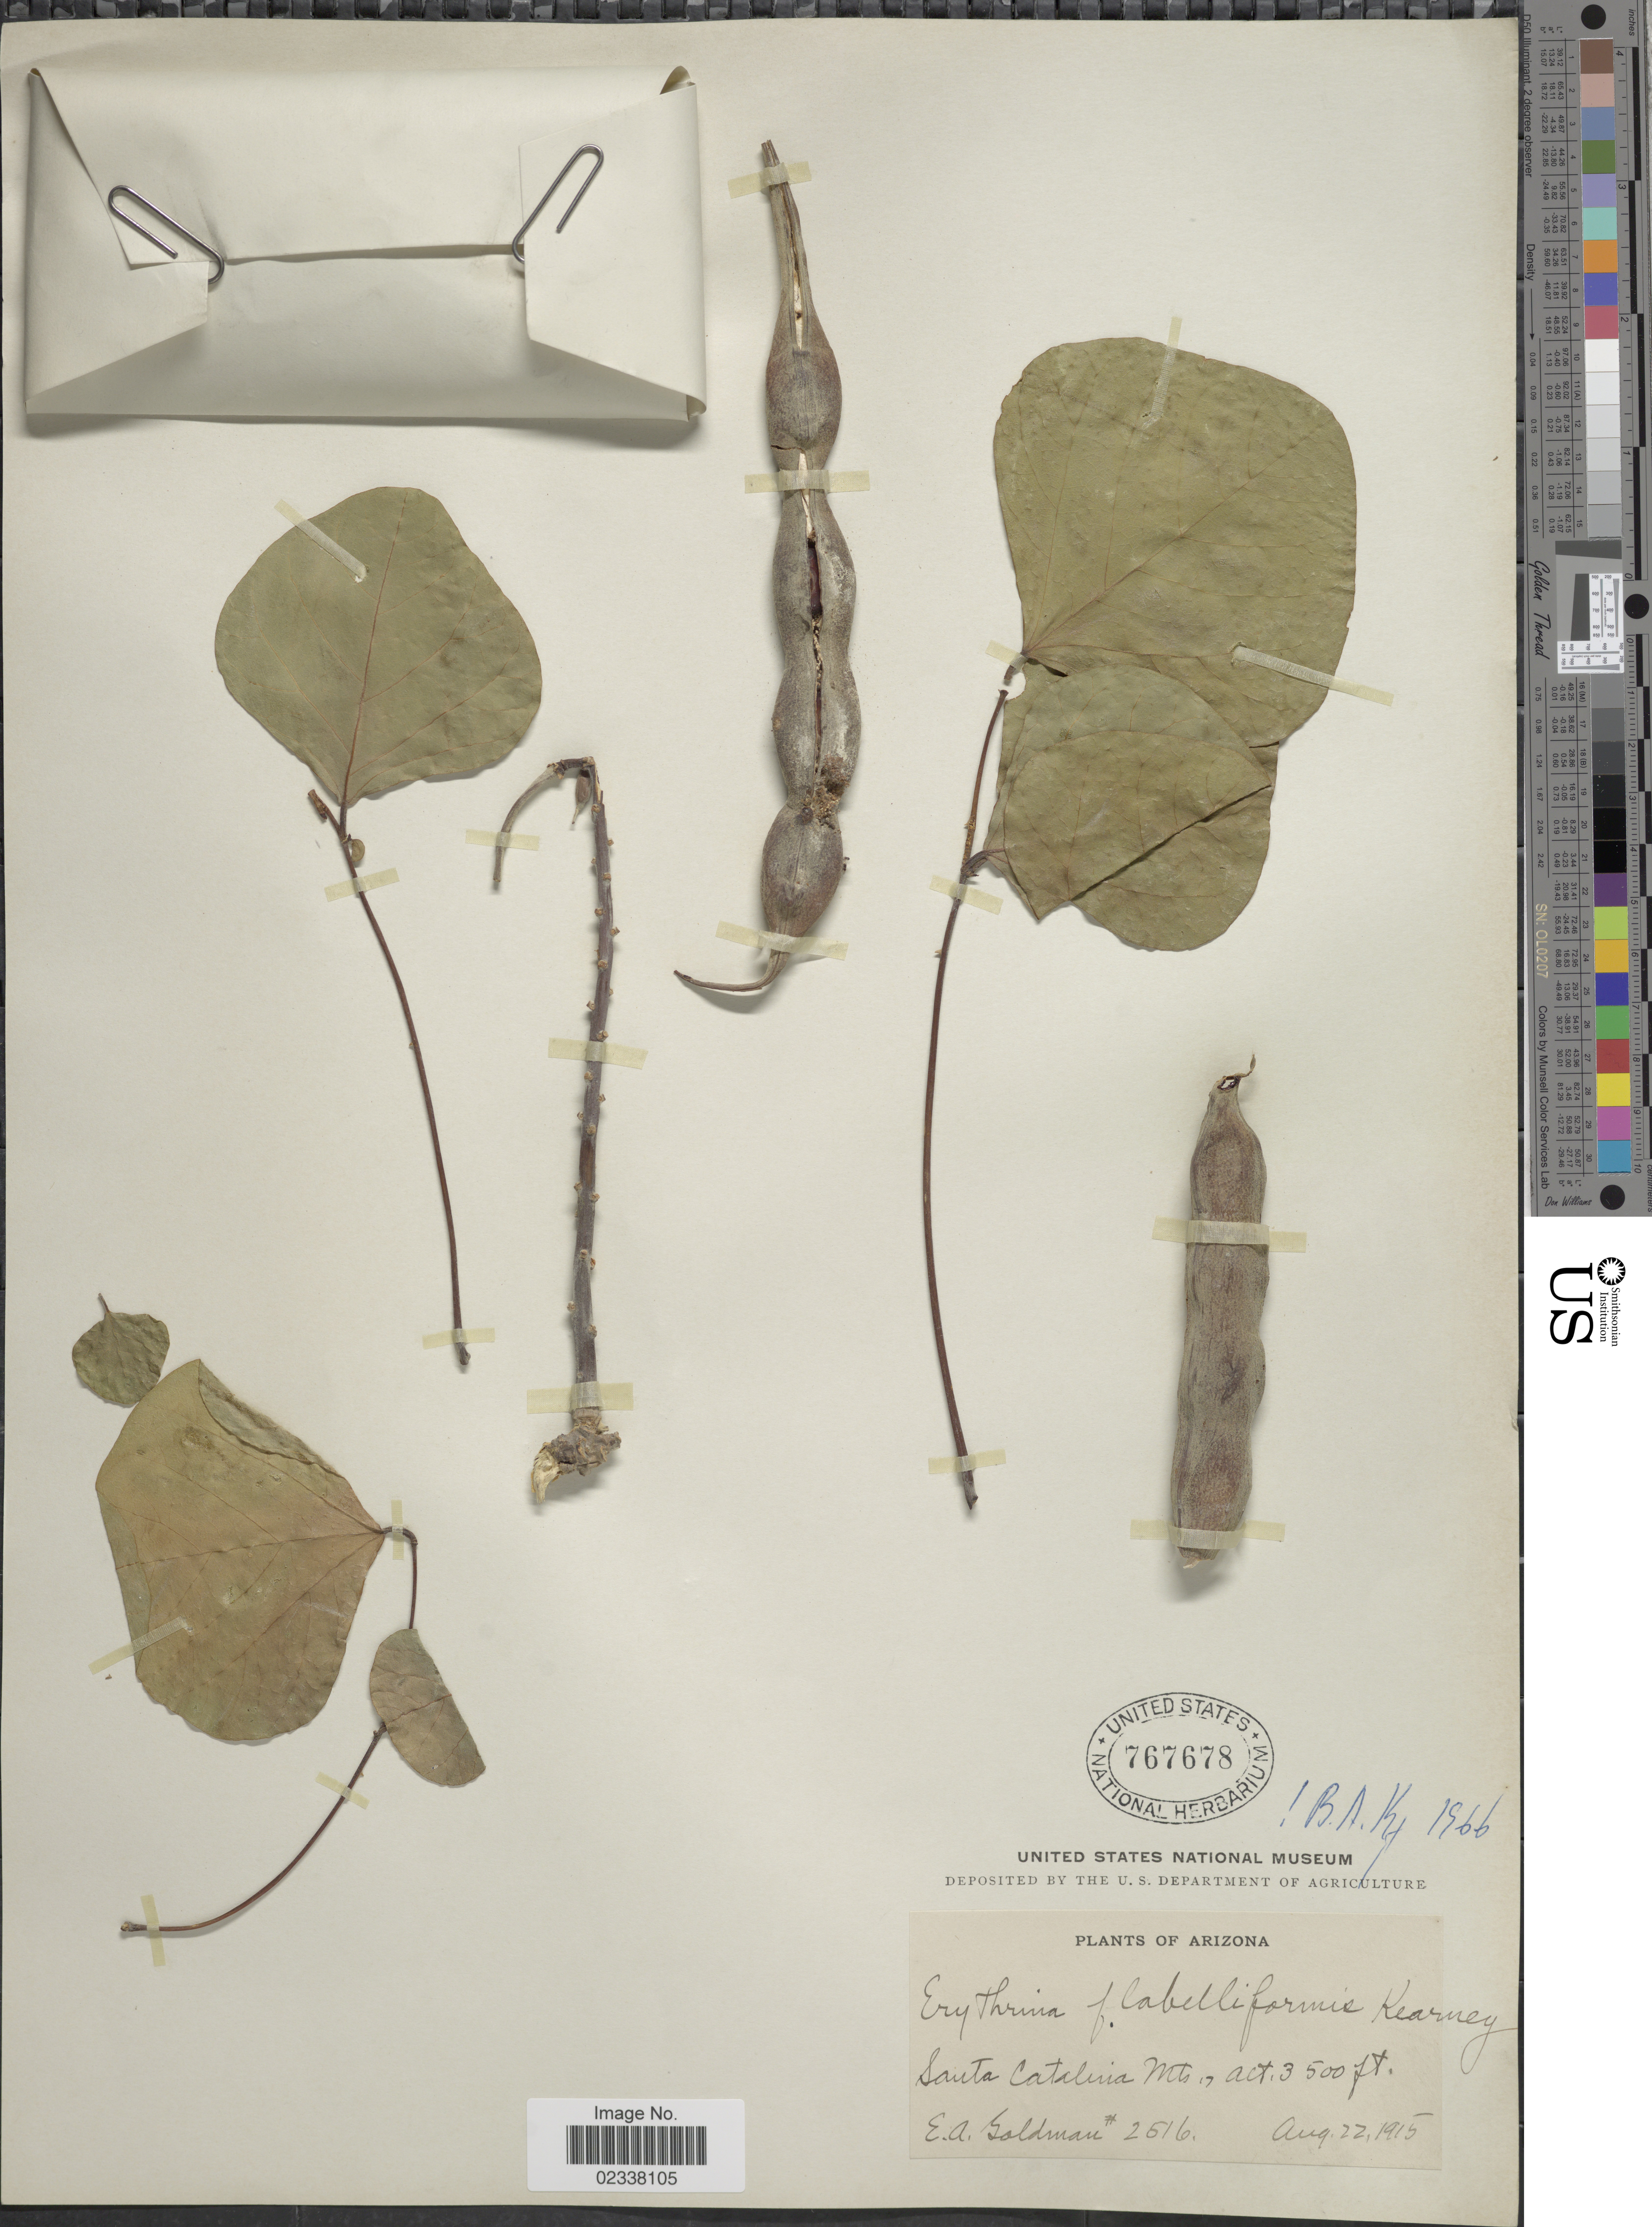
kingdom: Plantae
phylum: Tracheophyta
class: Magnoliopsida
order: Fabales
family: Fabaceae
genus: Erythrina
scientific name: Erythrina flabelliformis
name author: Kearney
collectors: E. A. Goldman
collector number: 2516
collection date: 1915-08-22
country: United States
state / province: Arizona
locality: Santa Catalina Mts.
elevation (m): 1067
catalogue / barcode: US 767678